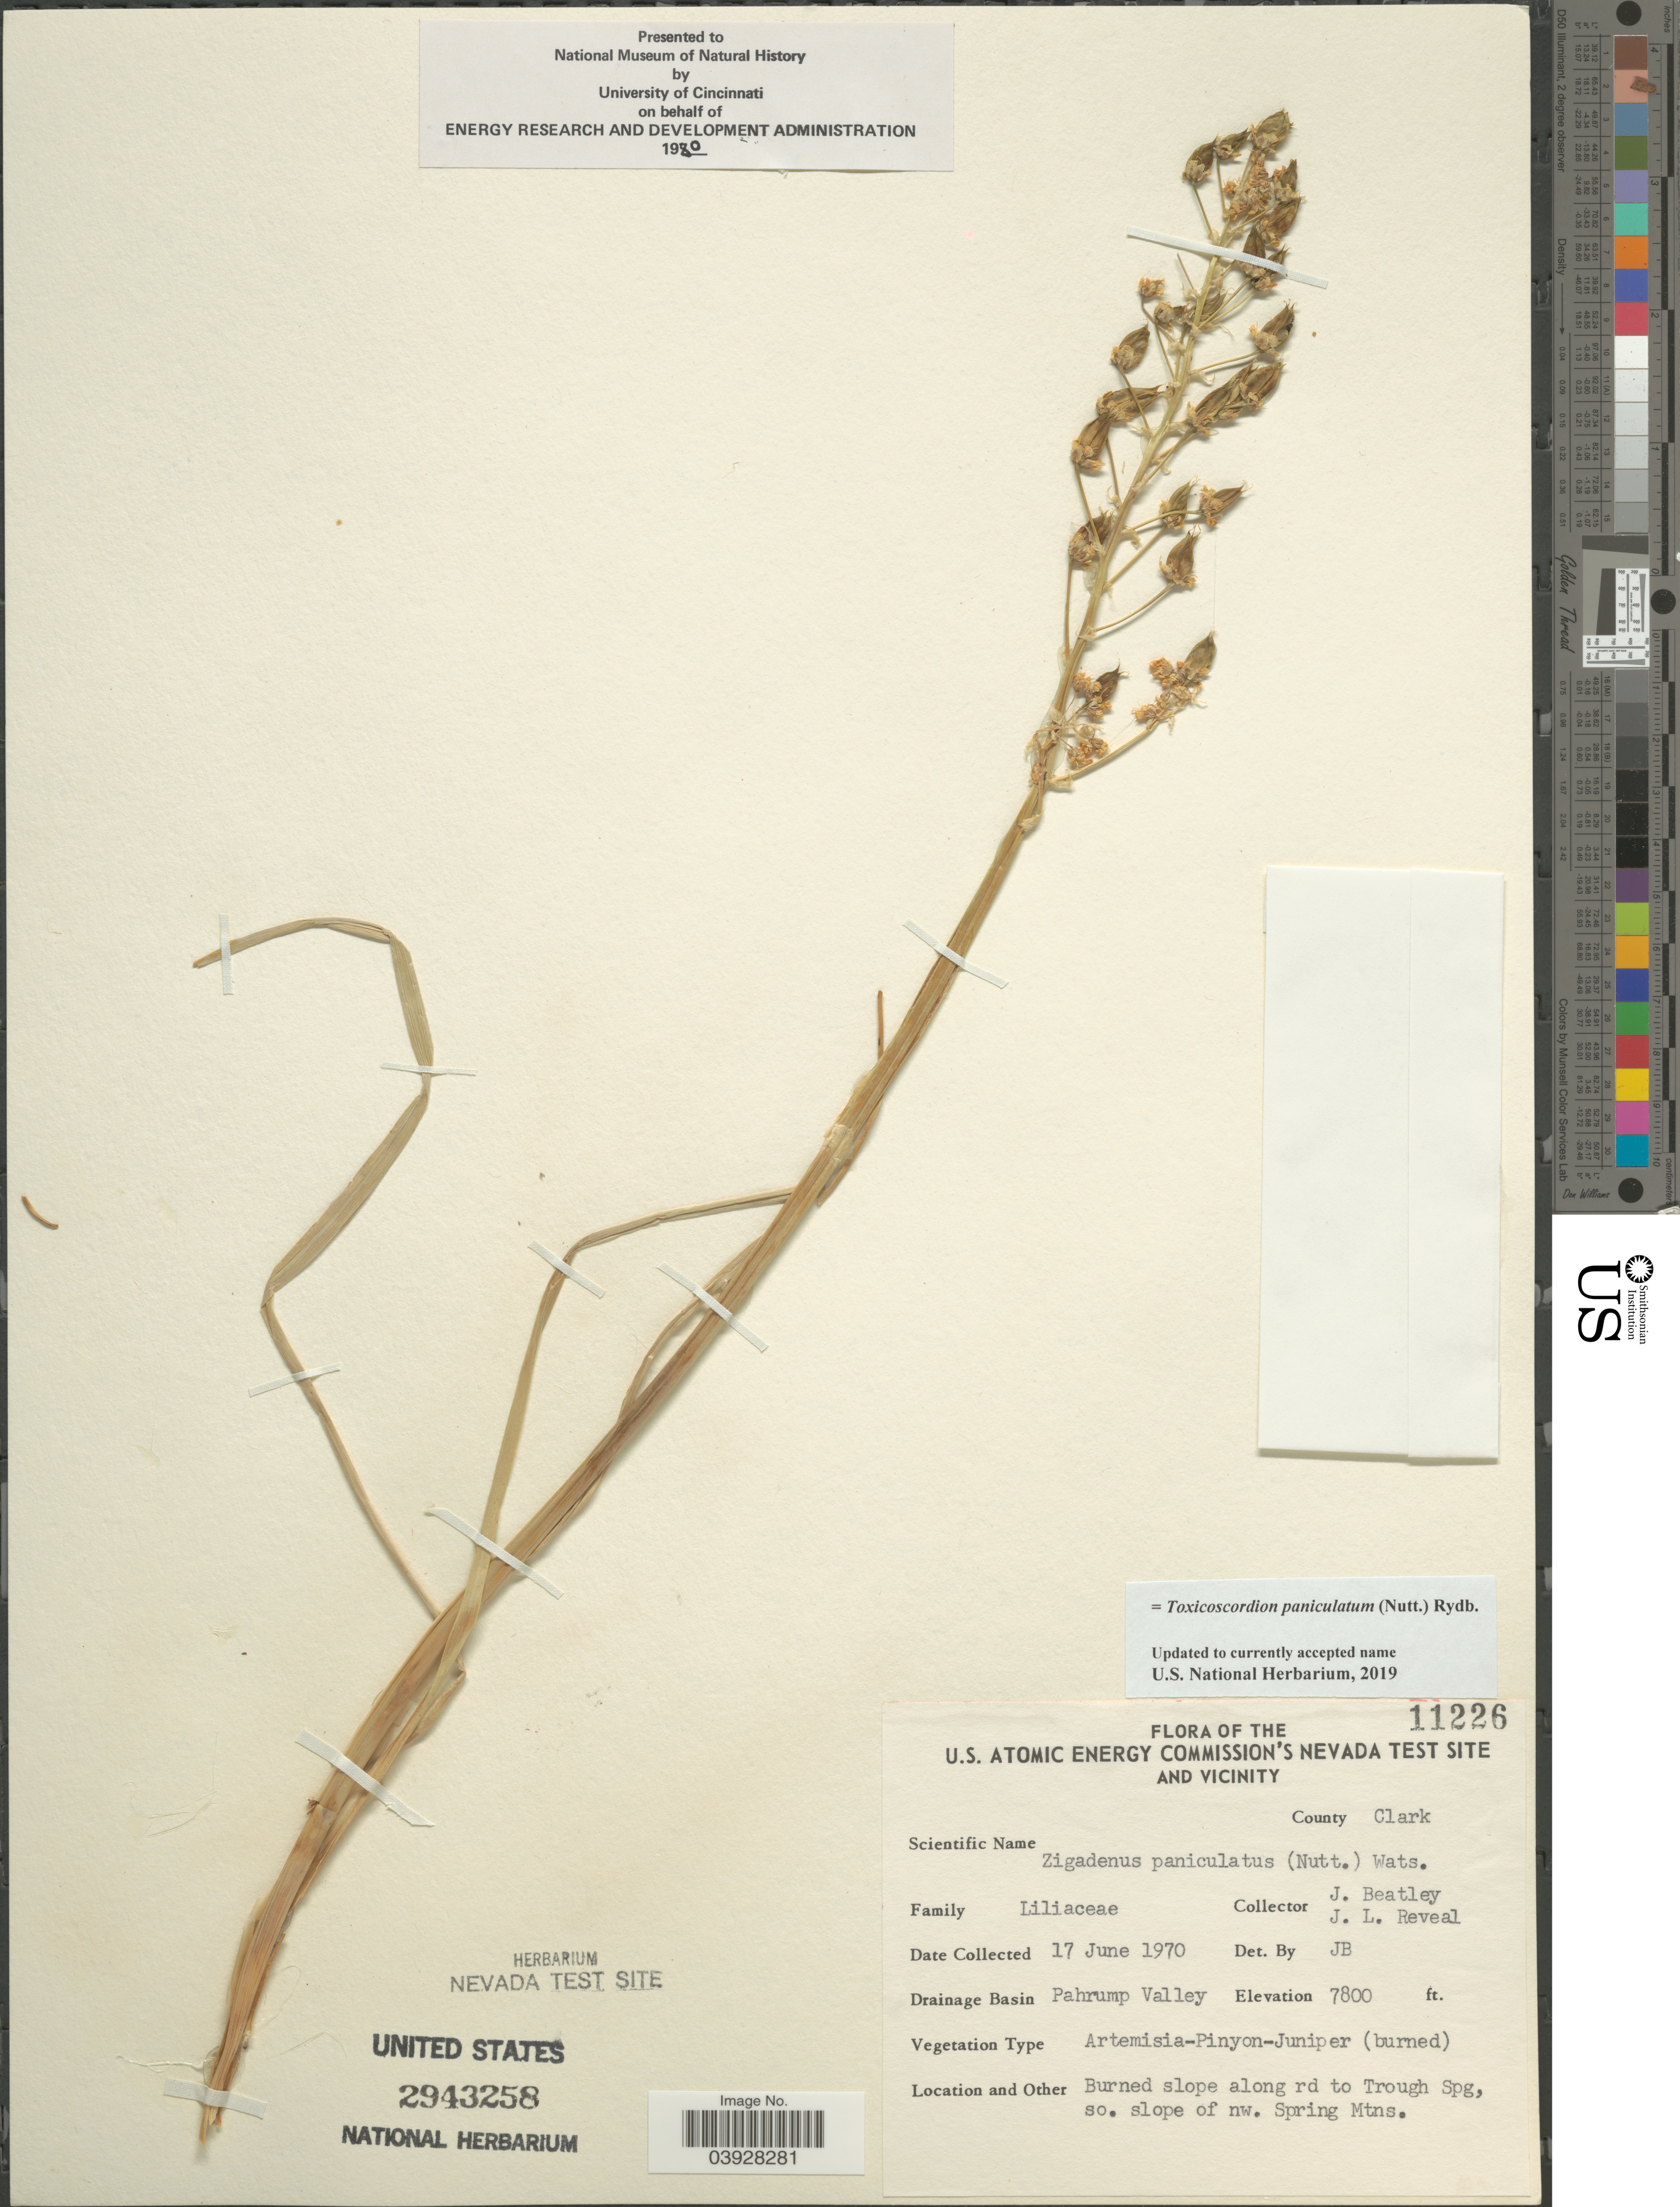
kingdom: Plantae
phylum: Tracheophyta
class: Liliopsida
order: Liliales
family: Melanthiaceae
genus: Toxicoscordion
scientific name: Toxicoscordion paniculatum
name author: (Nutt.) Rydb.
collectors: J. C. Beatley & J. L. Reveal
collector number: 11226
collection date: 1970-06-17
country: United States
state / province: Nevada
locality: U.S. Atomic Energy Commission's Nevada Test Site and Vicinity. County Clark. Drainage Basin Pahrump Valley. Burned slope along rd to Trough Spg, so. slope of nw. Spring Mtns.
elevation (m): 2377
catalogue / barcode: US 2943258